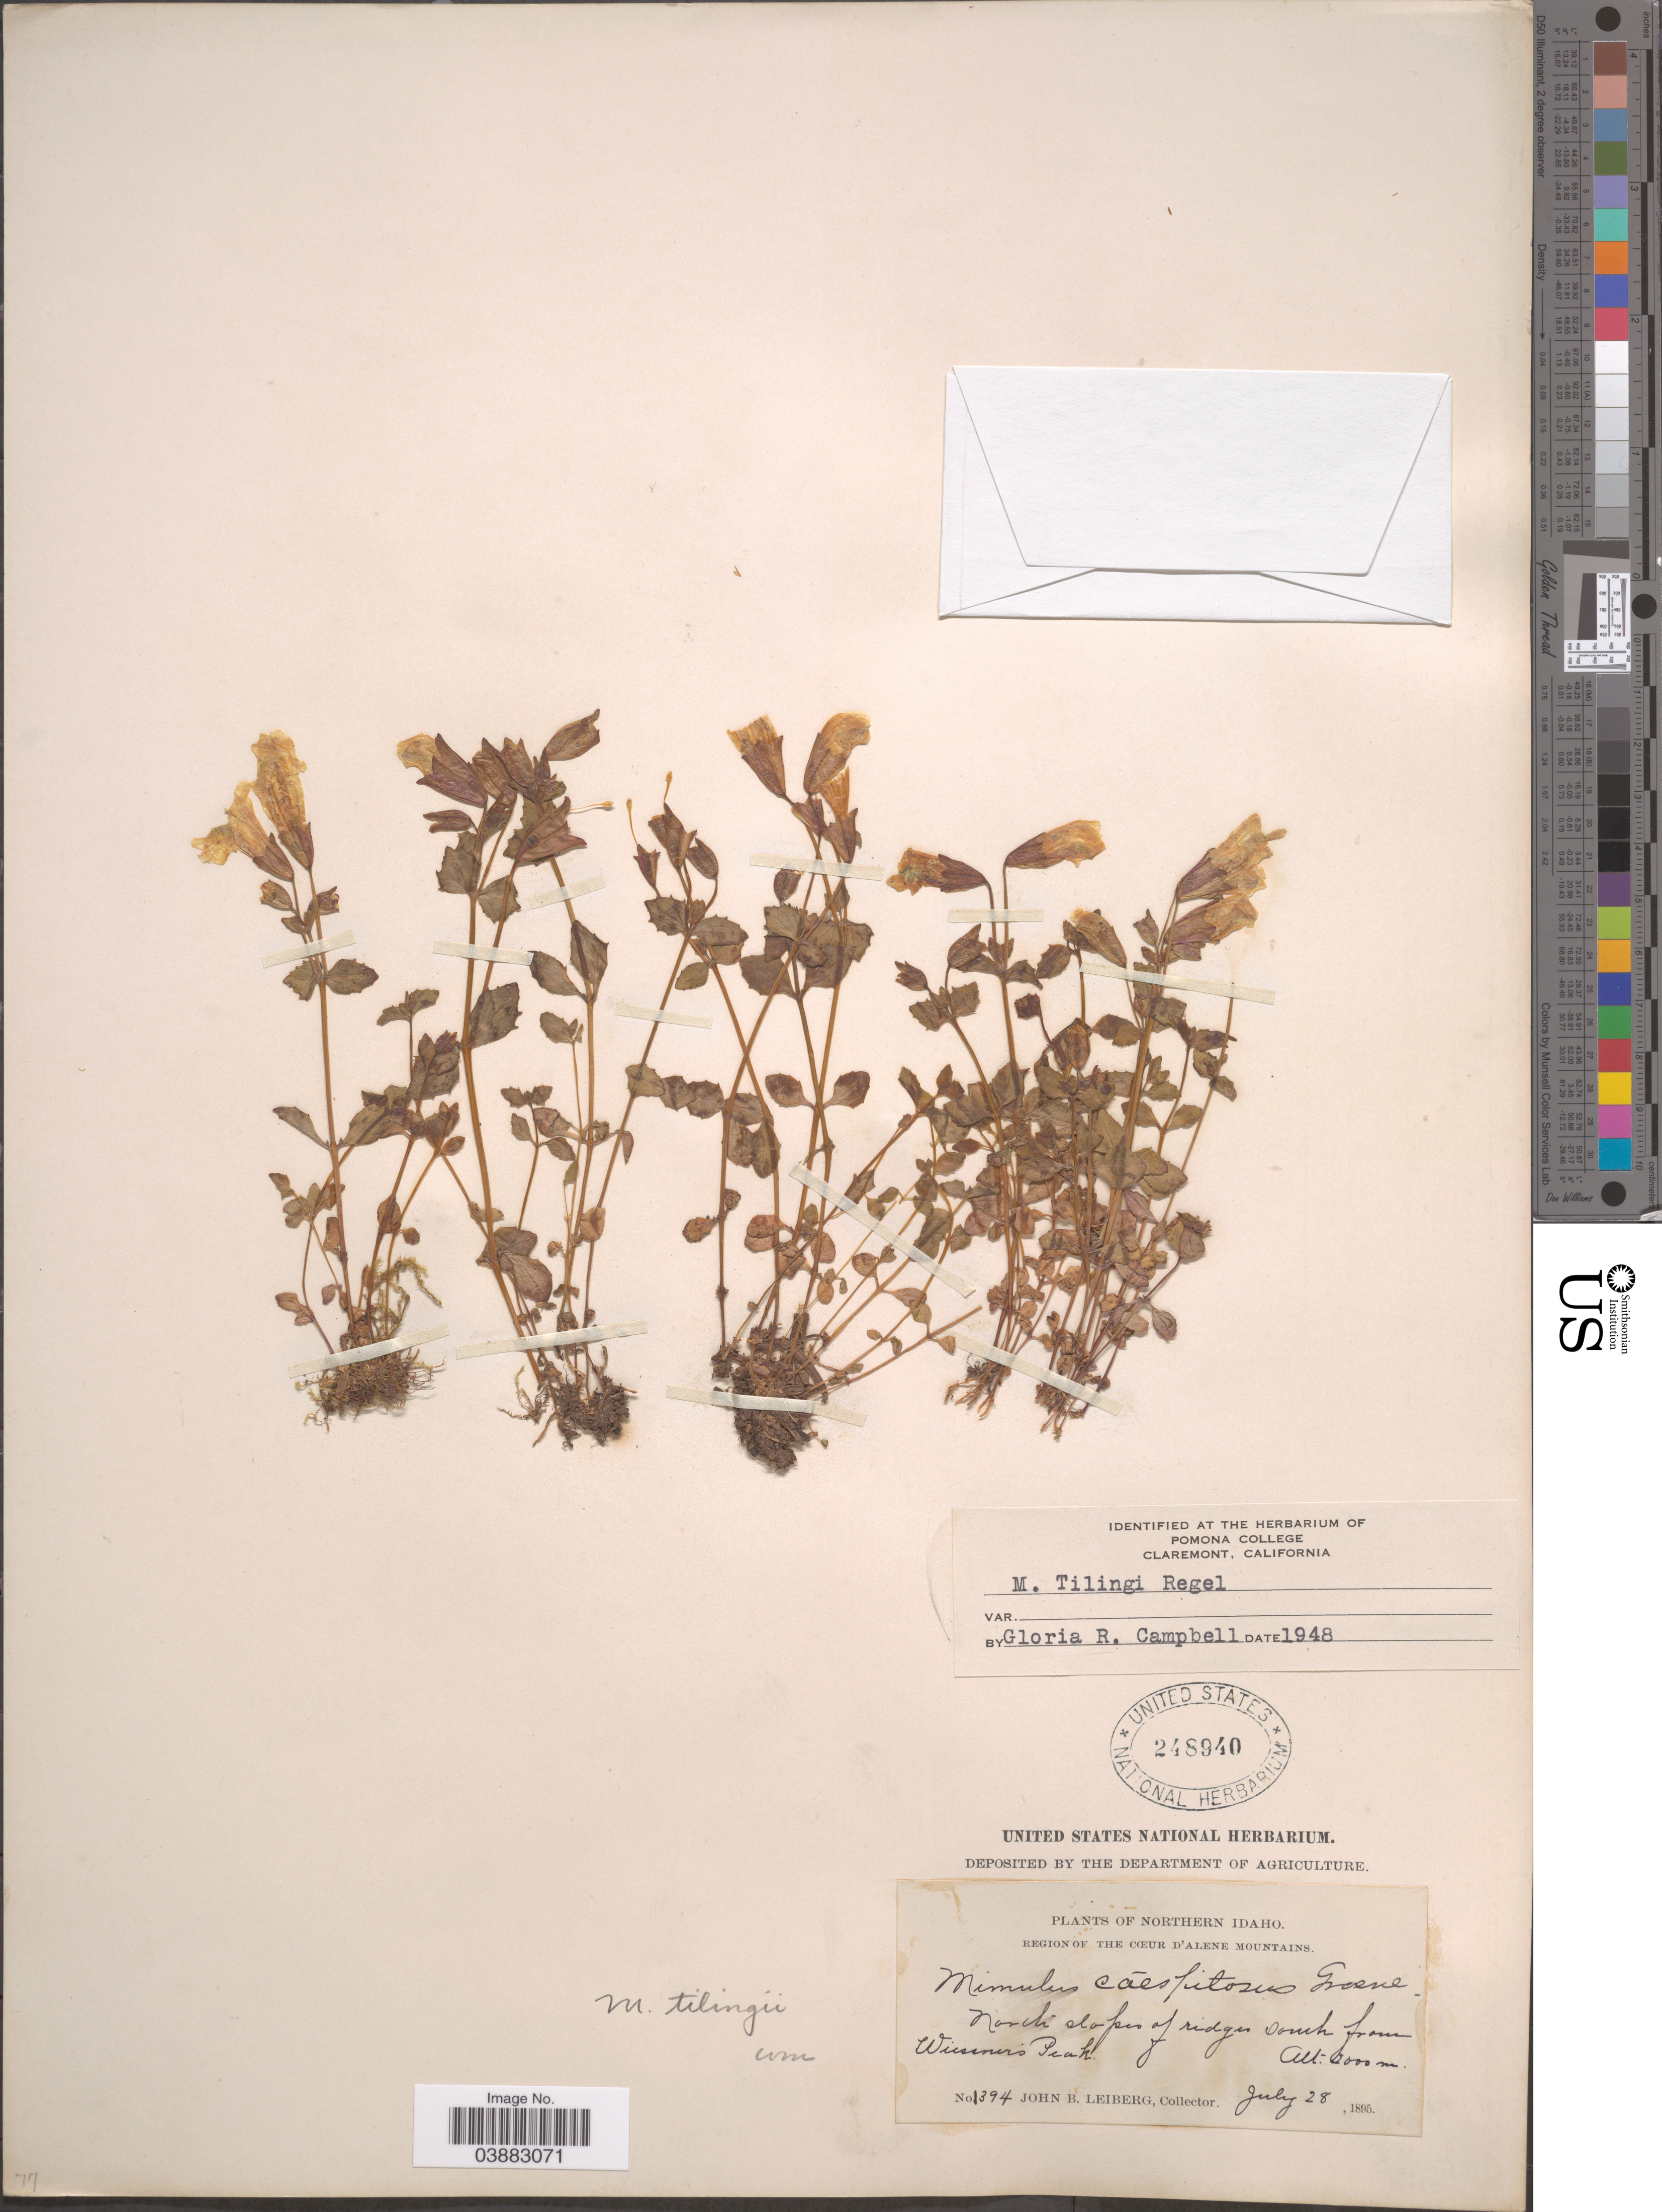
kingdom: Plantae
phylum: Tracheophyta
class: Magnoliopsida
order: Lamiales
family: Phrymaceae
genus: Mimulus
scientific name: Mimulus tilingii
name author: Regel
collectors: J. B. Leiberg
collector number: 1394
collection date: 1895-07-28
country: United States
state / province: Idaho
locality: Northen Idaho. Region of the Cœur D'Alene Mountains. North slopes of ridges south from Wiessner's Peak.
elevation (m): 2000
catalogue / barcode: US 248940